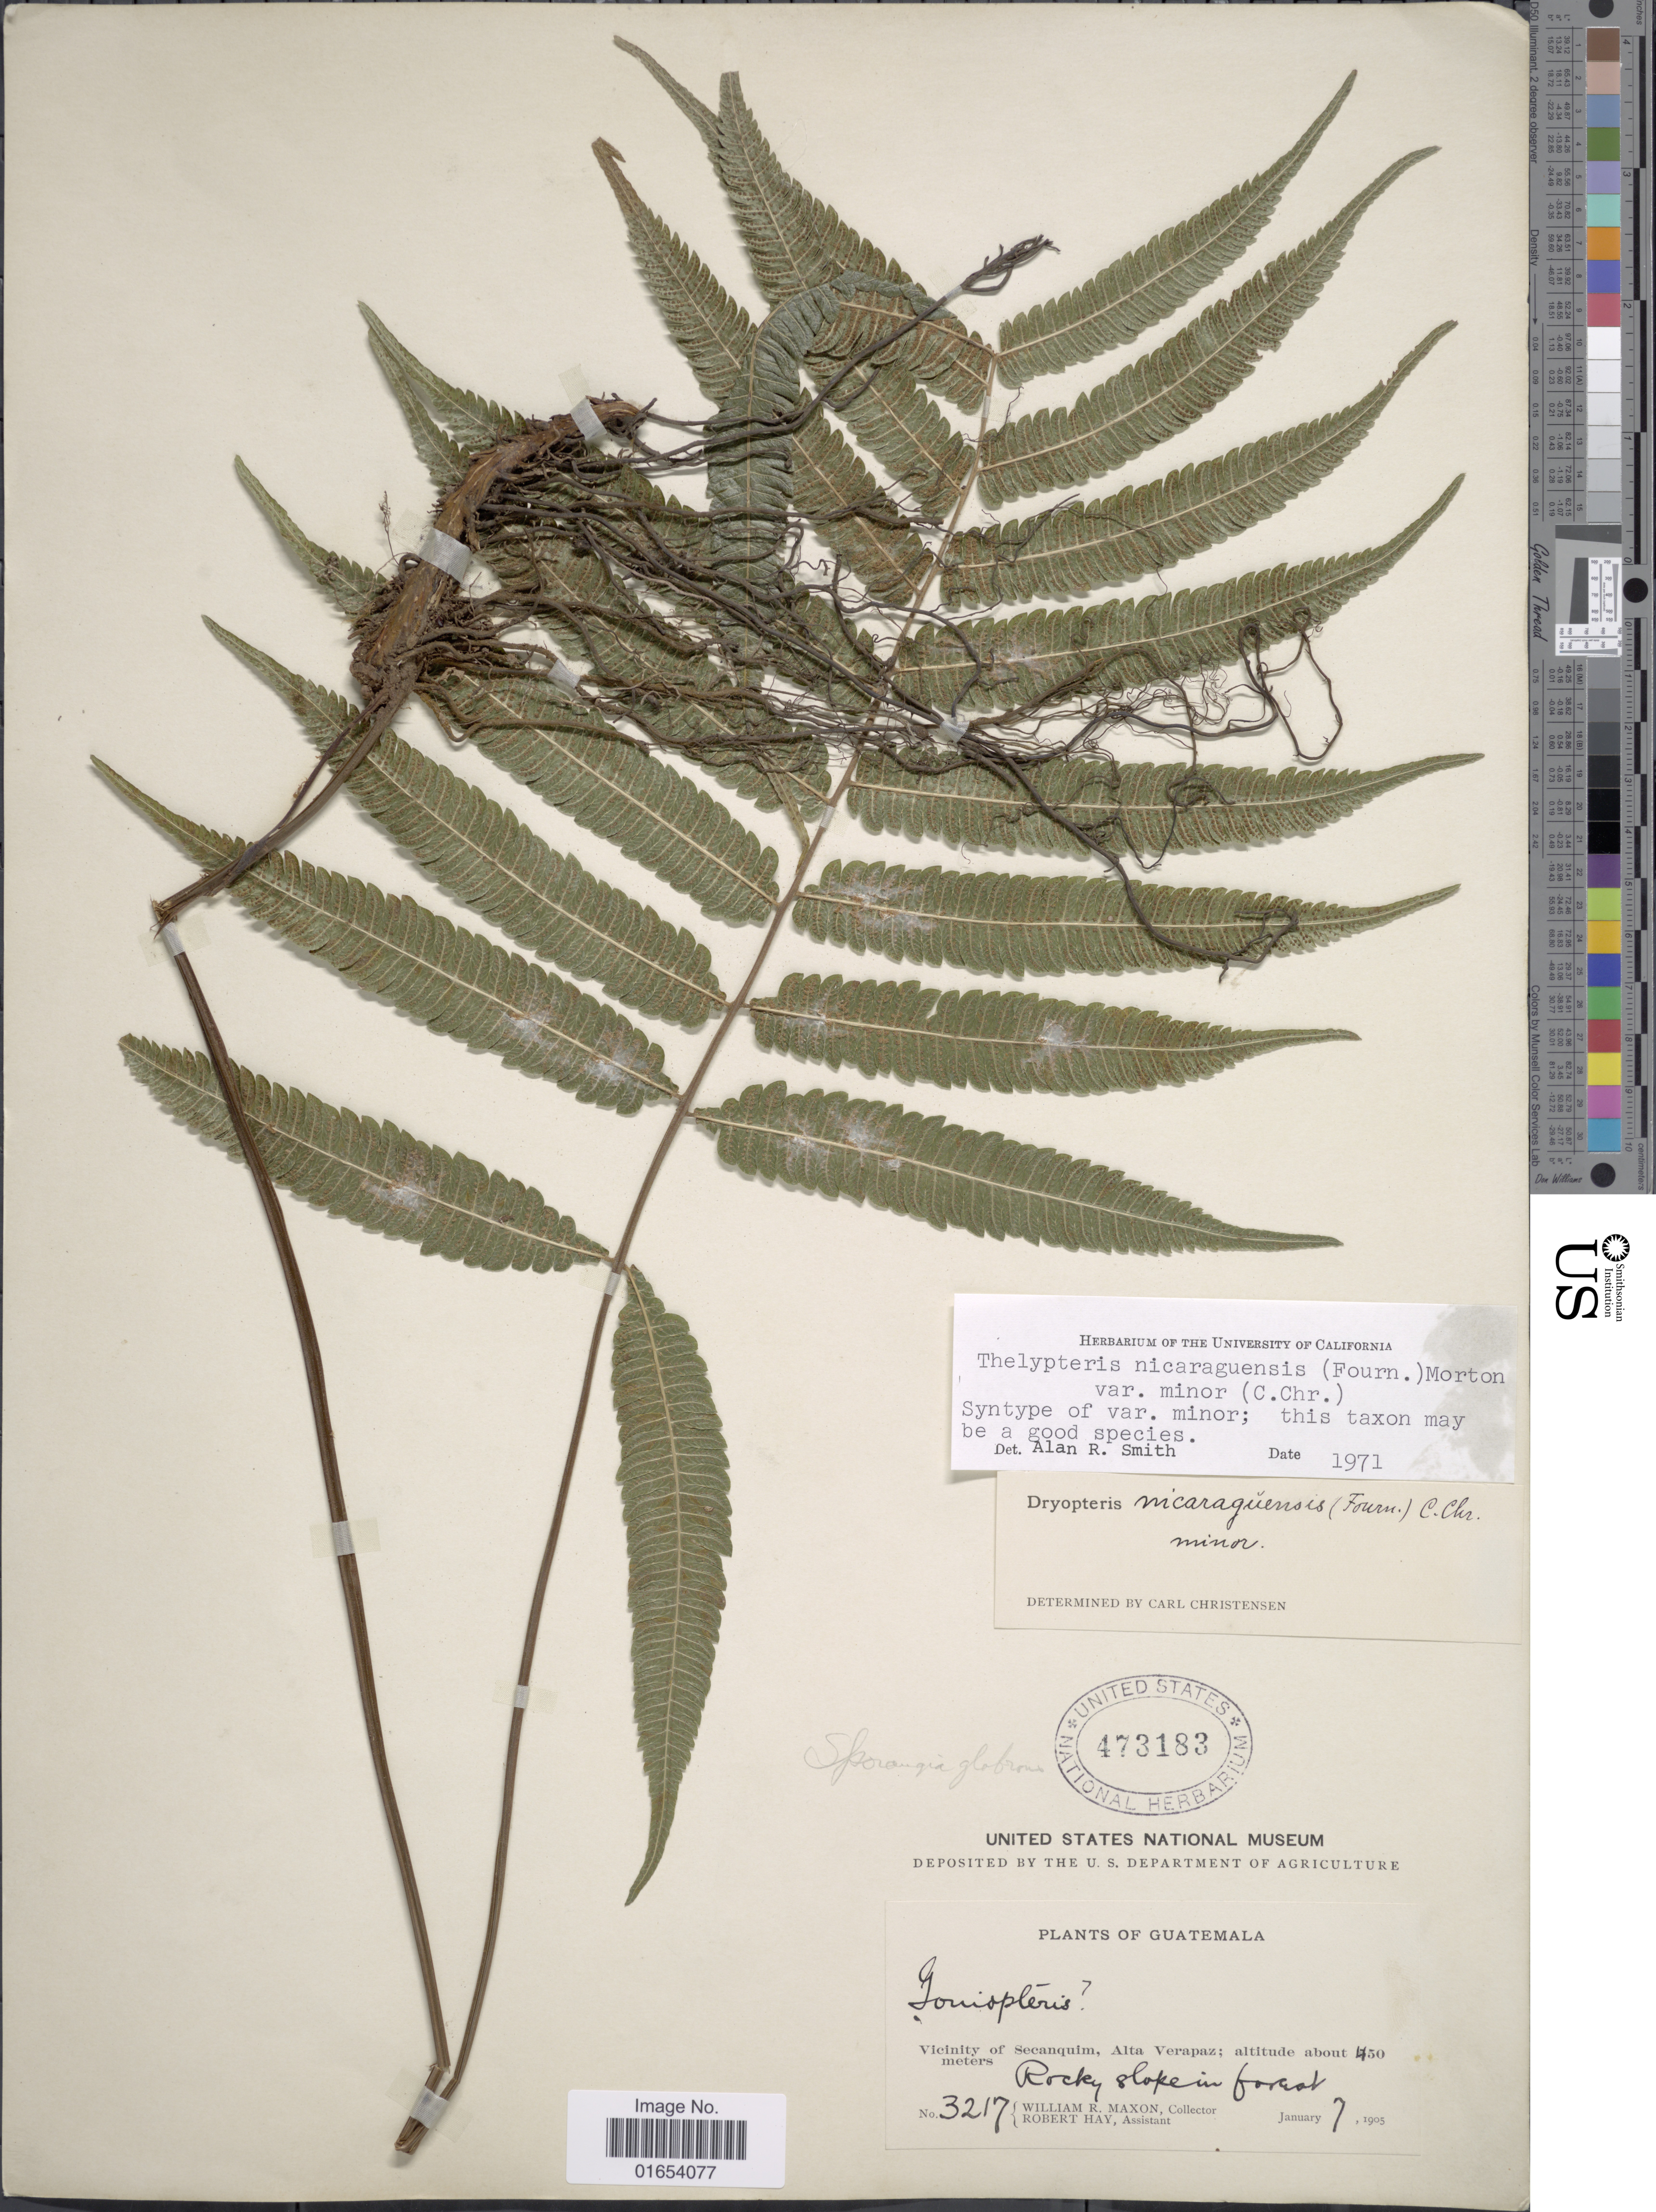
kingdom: Plantae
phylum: Tracheophyta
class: Polypodiopsida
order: Polypodiales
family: Thelypteridaceae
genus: Goniopteris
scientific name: Goniopteris minor (C. Chr.) comb. nov., ined 2015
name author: (C. Chr.)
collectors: W. R. Maxon & R. H. Hay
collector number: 3217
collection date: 1905-01-07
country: Guatemala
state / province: Alta Verapaz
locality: Guatemala, vicinity of Secanquim, Alta Verapaz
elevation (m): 450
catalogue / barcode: US 473183